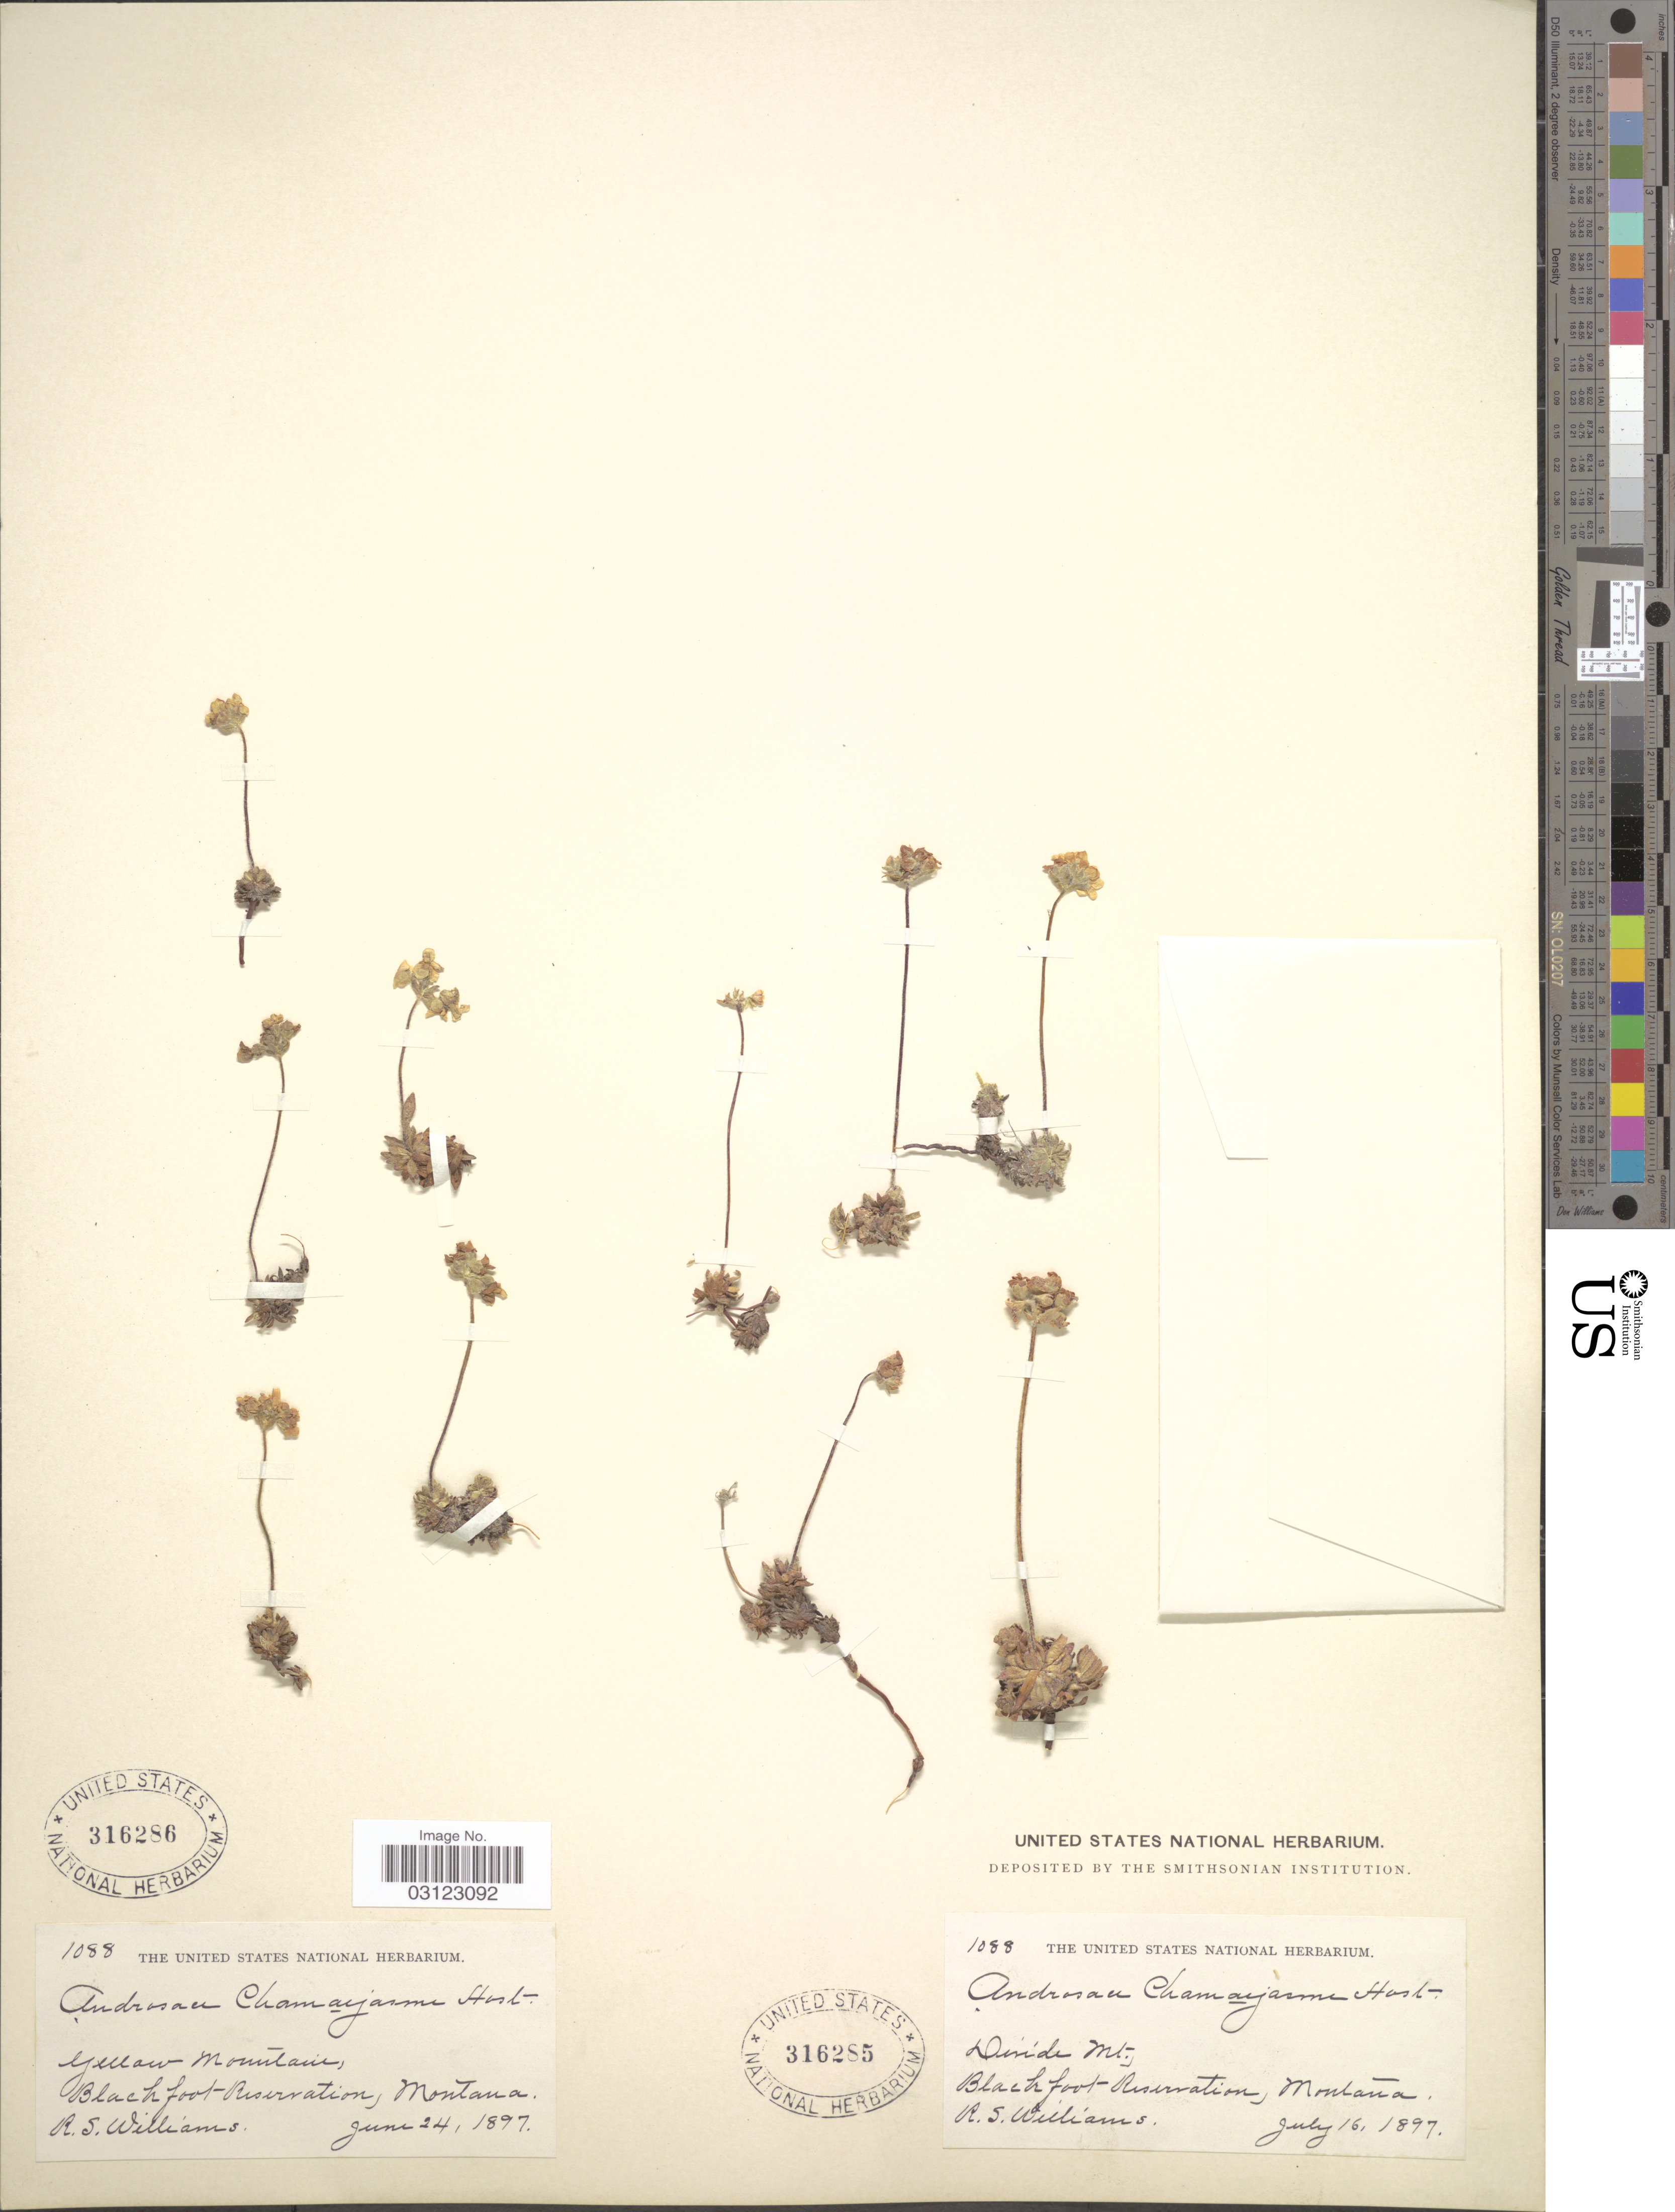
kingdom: Plantae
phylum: Tracheophyta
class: Magnoliopsida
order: Ericales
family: Primulaceae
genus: Androsace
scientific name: Androsace carinata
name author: Torr.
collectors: R. S. Williams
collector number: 1088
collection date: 1897-07-16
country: United States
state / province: Montana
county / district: Glacier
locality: Divide Mt., Blackfoot Reservation.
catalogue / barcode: US 316285-2